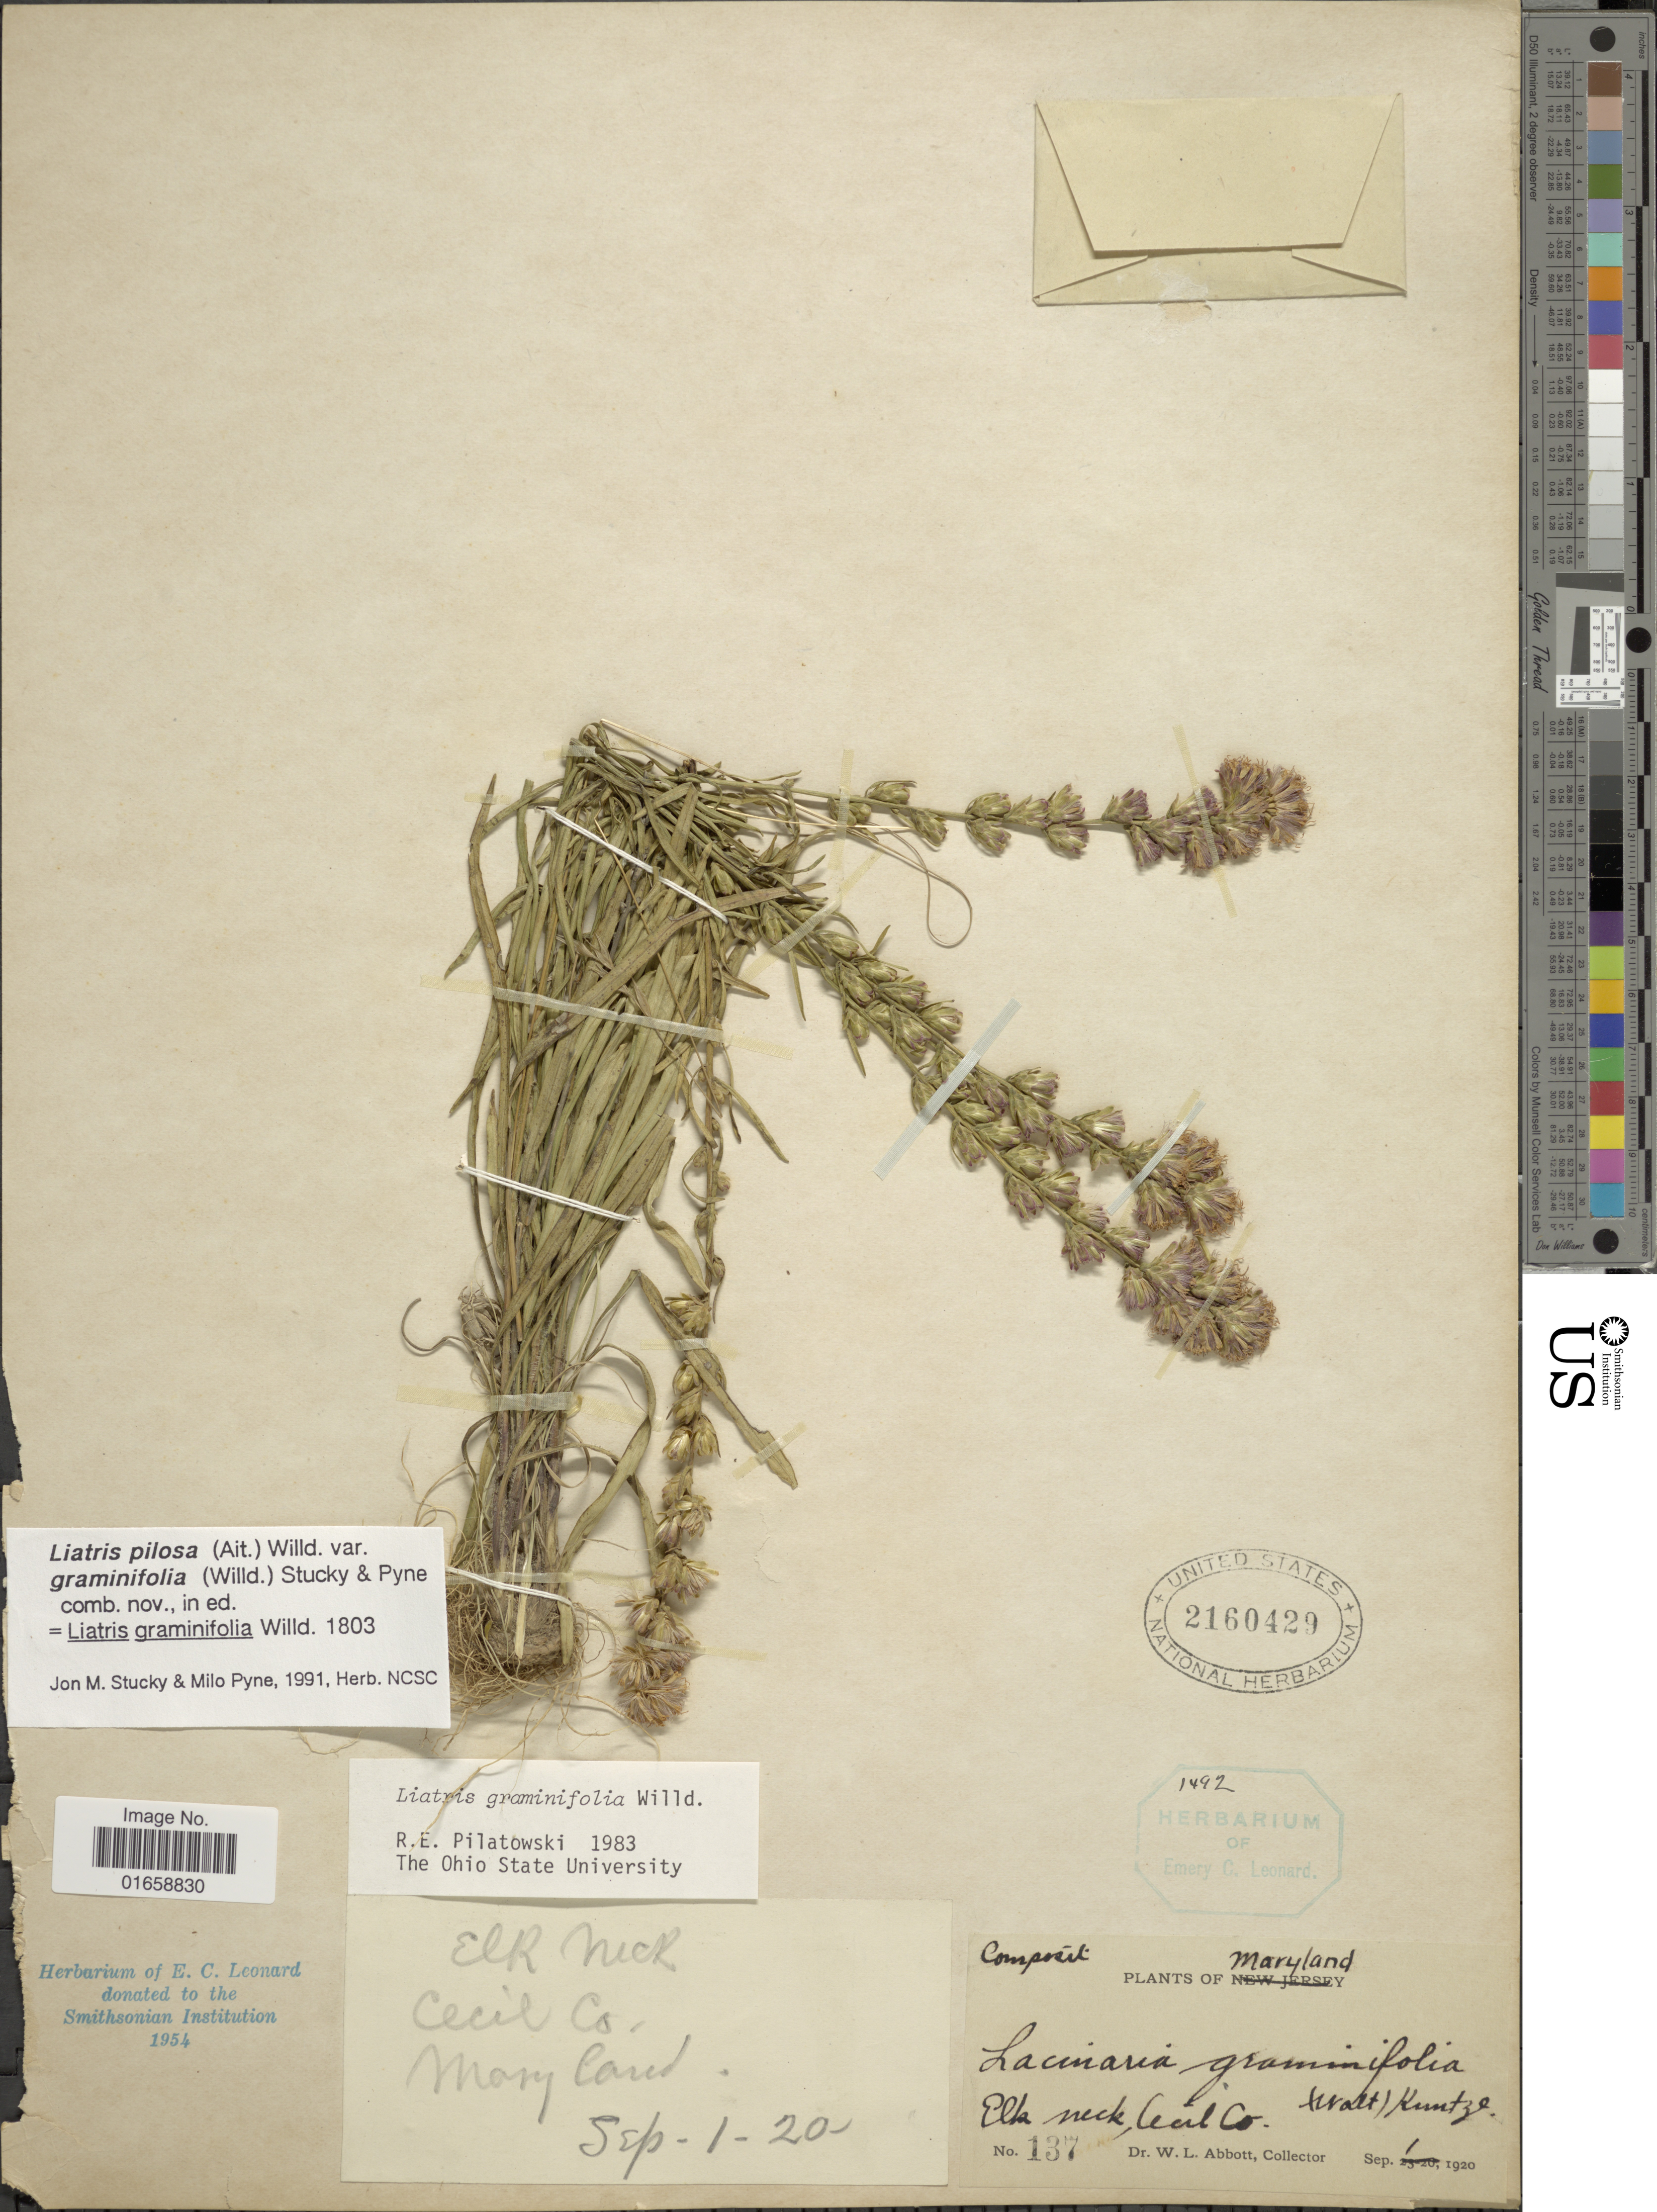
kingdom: Plantae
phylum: Tracheophyta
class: Magnoliopsida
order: Asterales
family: Asteraceae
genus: Liatris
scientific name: Liatris pilosa var. graminifolia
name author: Willd.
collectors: W. L. Abbott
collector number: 137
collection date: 1920-09-01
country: United States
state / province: Maryland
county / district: Cecil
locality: Elk Neck, Cecil Co.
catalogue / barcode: US 2160429